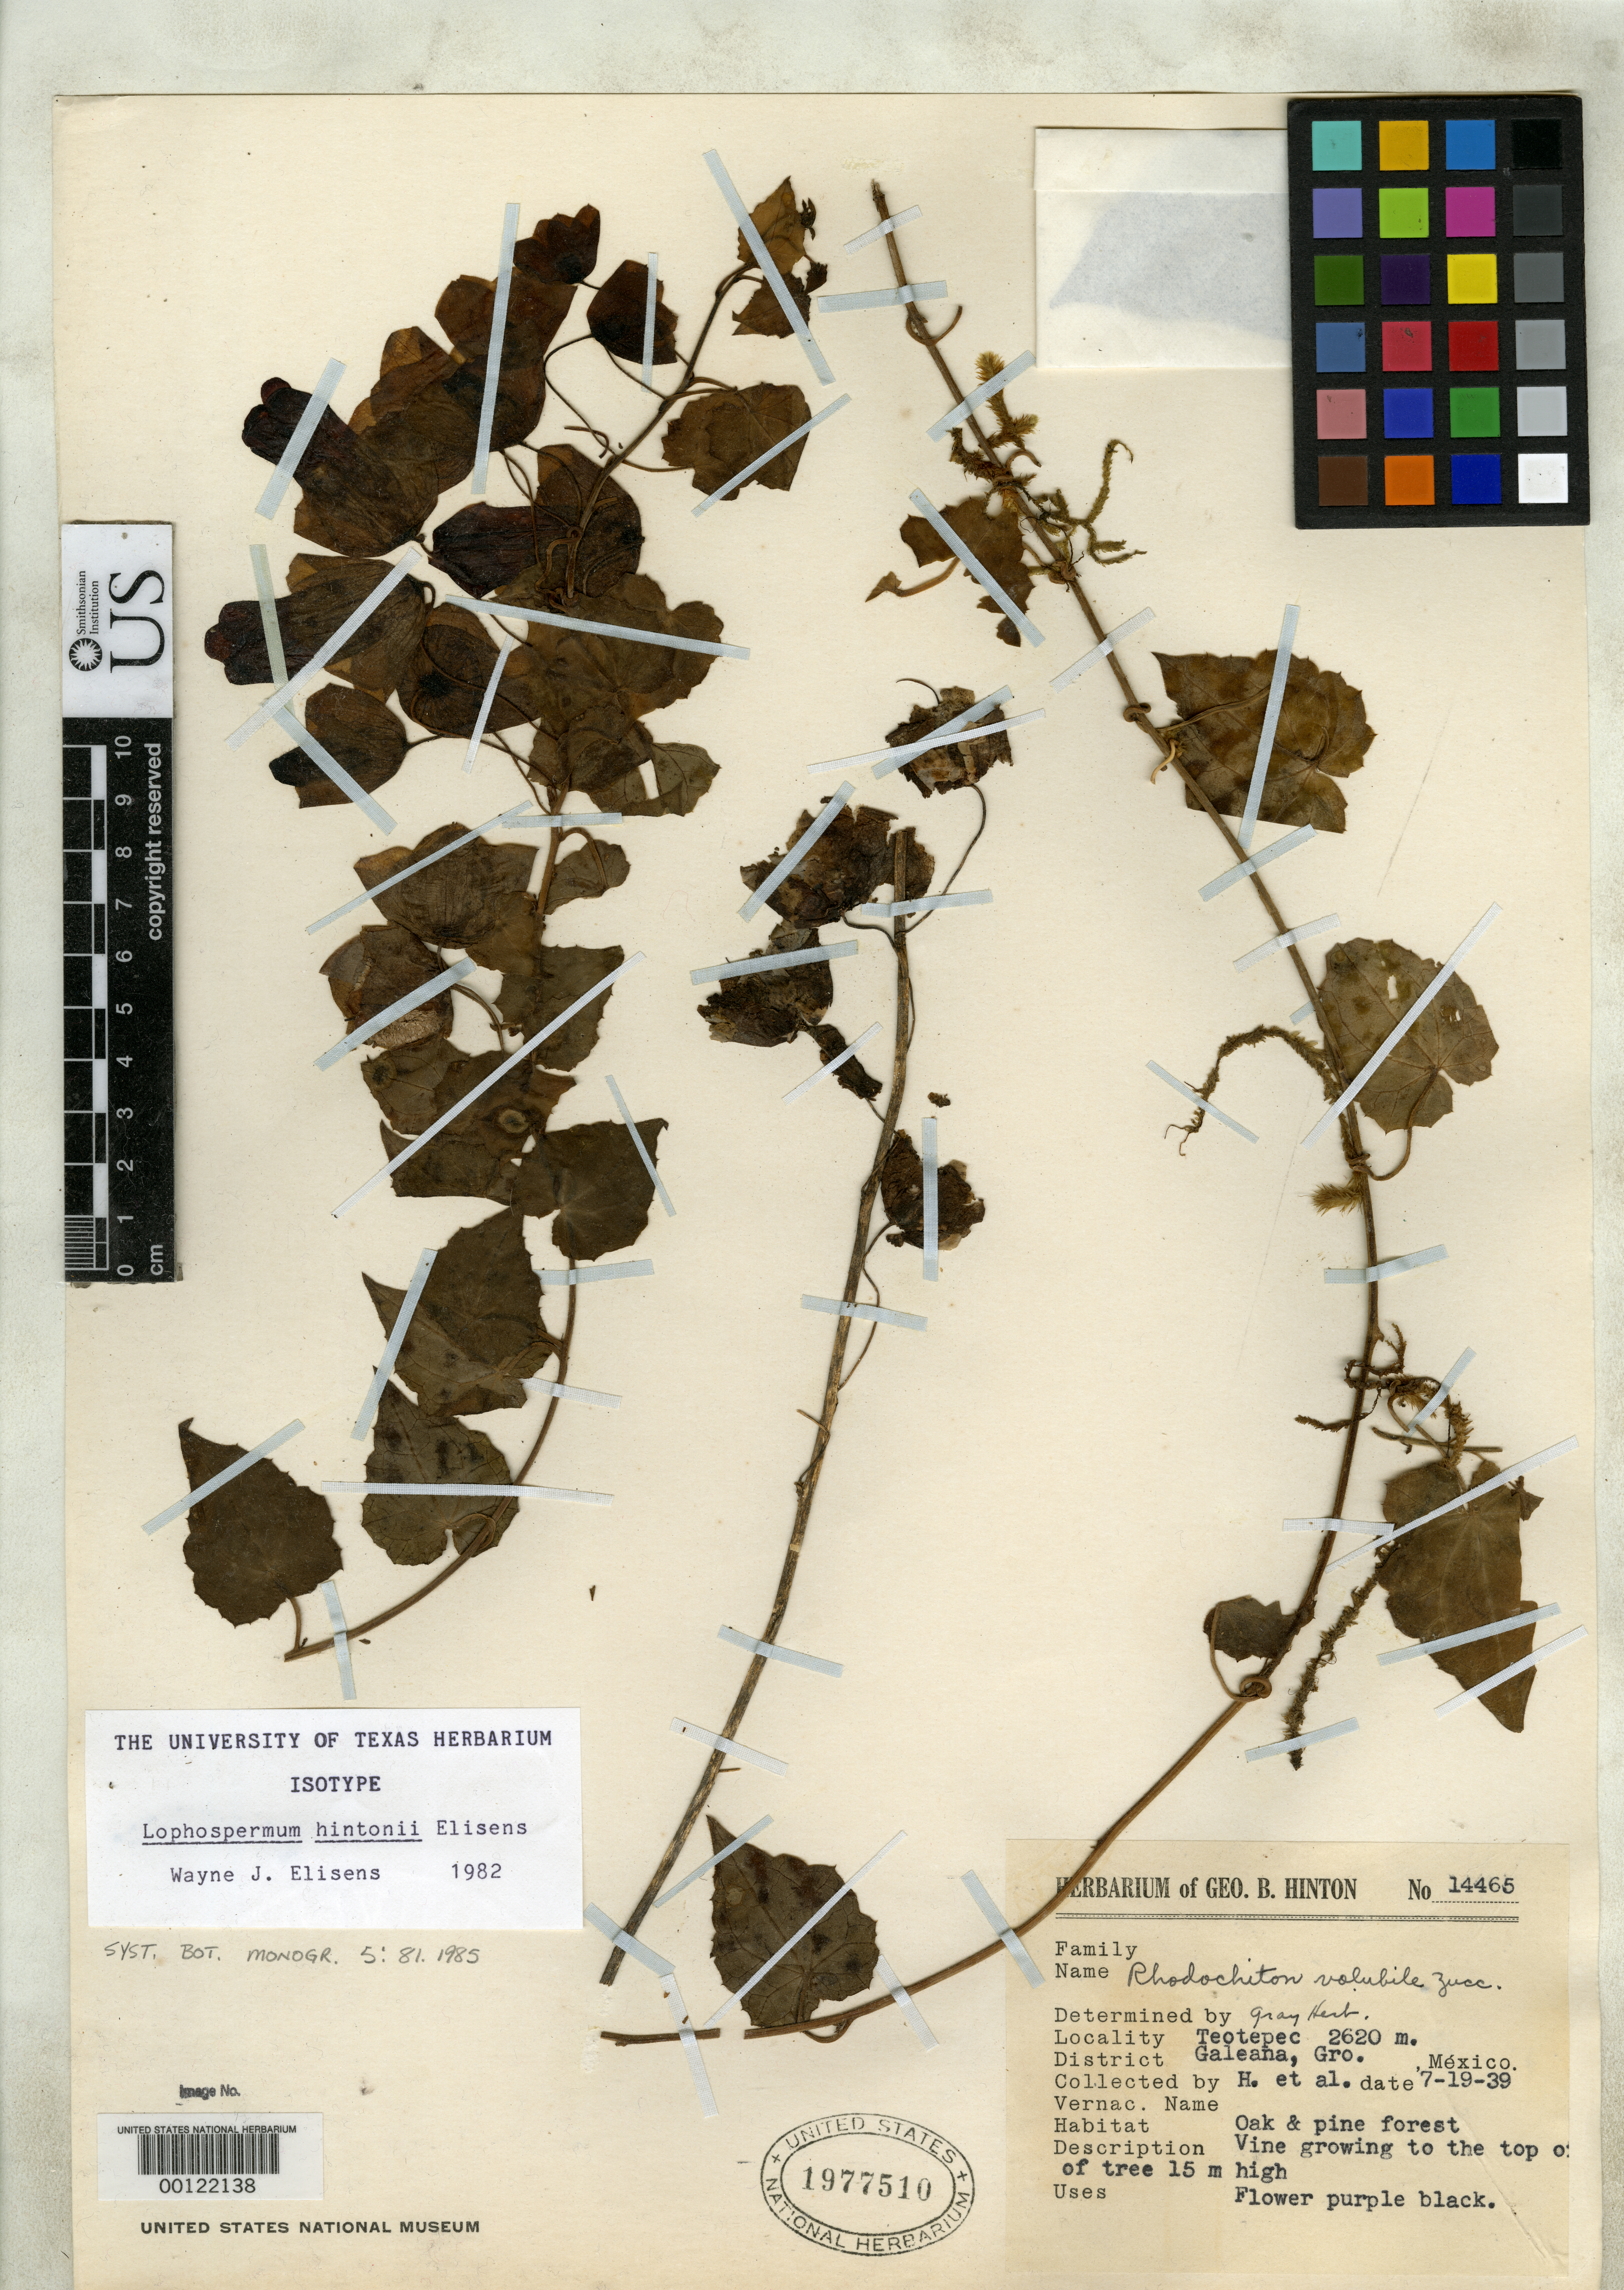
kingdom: Plantae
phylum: Tracheophyta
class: Magnoliopsida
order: Lamiales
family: Plantaginaceae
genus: Lophospermum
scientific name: Lophospermum hintonii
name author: Elisens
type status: Isotype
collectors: G. B. Hinton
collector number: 14465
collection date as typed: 19 Jul 1939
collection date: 1939-07-19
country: Mexico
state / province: Guerrero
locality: Vicinity of Chacala, 5 mi W of Las Varas.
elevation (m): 25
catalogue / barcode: US 1977510